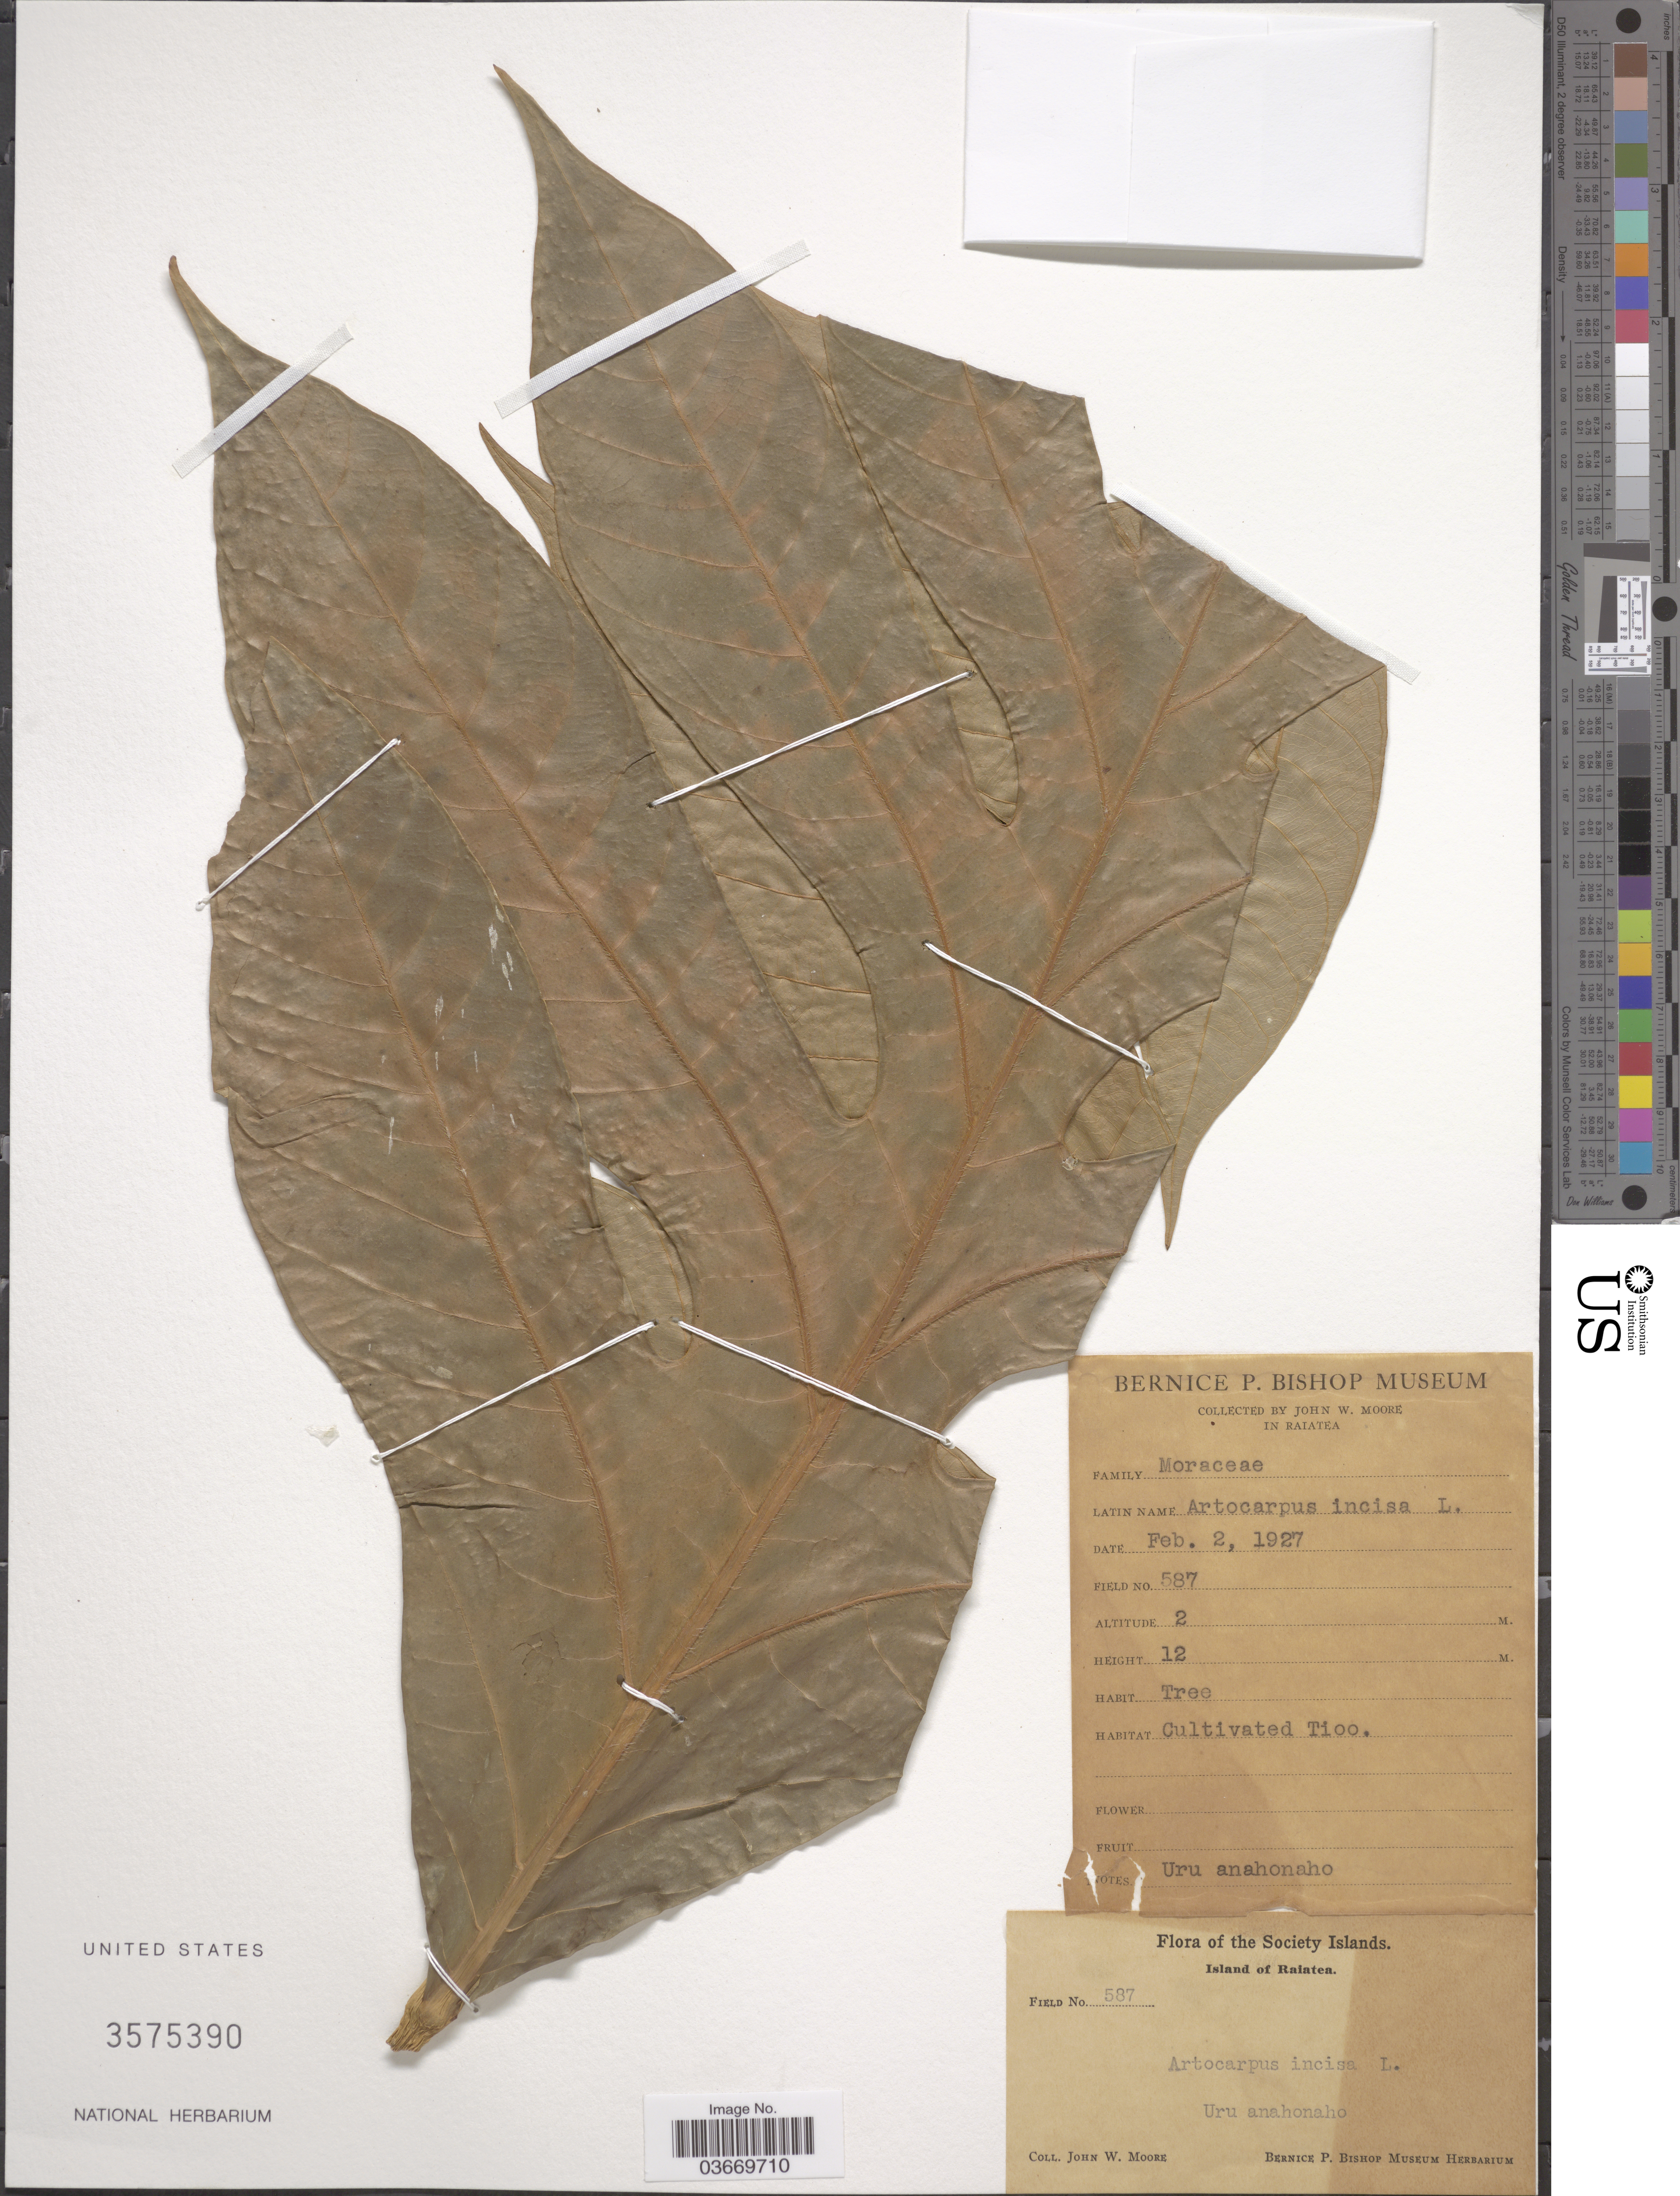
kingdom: Plantae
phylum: Tracheophyta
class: Magnoliopsida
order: Rosales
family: Moraceae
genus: Artocarpus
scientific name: Artocarpus altilis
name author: (Parkinson) Fosberg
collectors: J. Moore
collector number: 587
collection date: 1927-02-02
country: French Polynesia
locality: Society Islands. Island of Raiatea.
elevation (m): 2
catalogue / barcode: US 3575390